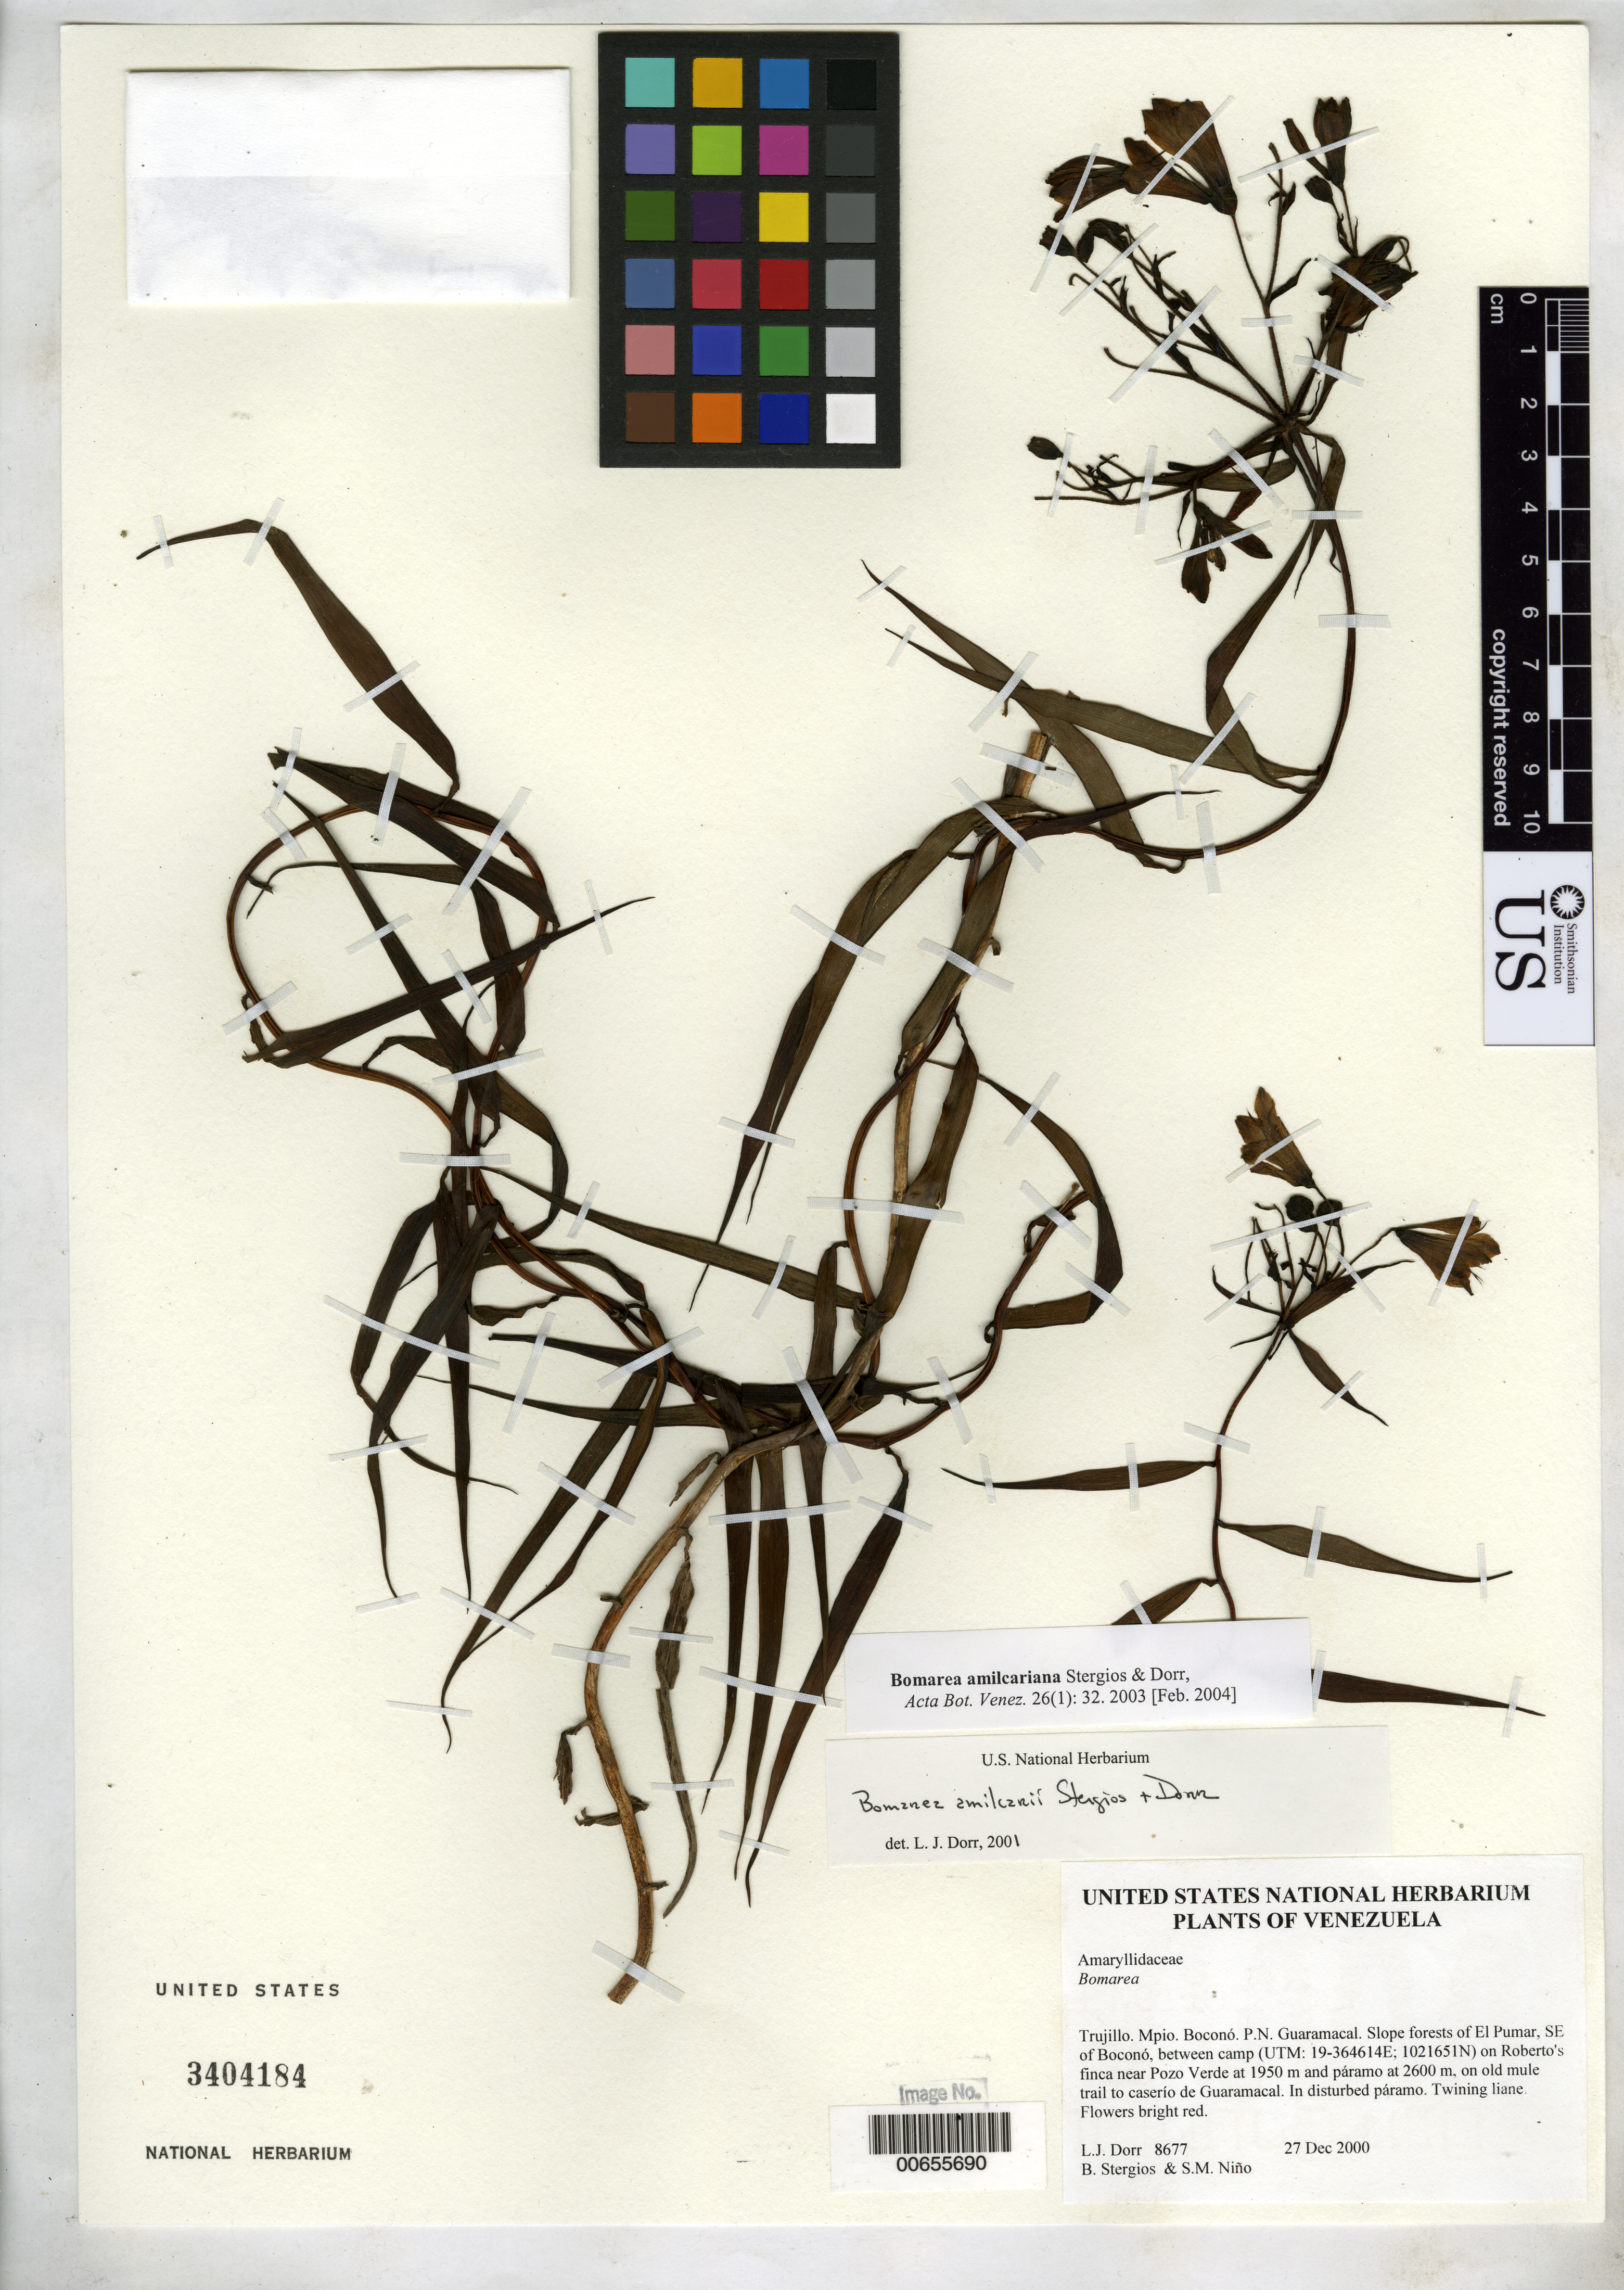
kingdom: Plantae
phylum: Tracheophyta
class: Liliopsida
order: Liliales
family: Alstroemeriaceae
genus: Bomarea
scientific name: Bomarea amilcariana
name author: Stergios & Dorr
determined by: Dorr, L. J., (BOT), Smithsonian Institution - National Museum of Natural History (UNITED STATES)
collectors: L. J. Dorr, B. G. Stergios & S. M. Niño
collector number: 8677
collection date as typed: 27 Dec 2000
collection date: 2000-12-27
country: Venezuela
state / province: Trujillo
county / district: Boconó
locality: Parque Nacional Guaramacal. El Pumar, SE of Boconó, between camp on Roberto's finca near Pozo Verde at 1950 m and páramo at 2600 m, on old mule trail to caserío de Guaramacal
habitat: In disturbed páramo.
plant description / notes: PORT, US, VEN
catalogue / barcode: US 3404184